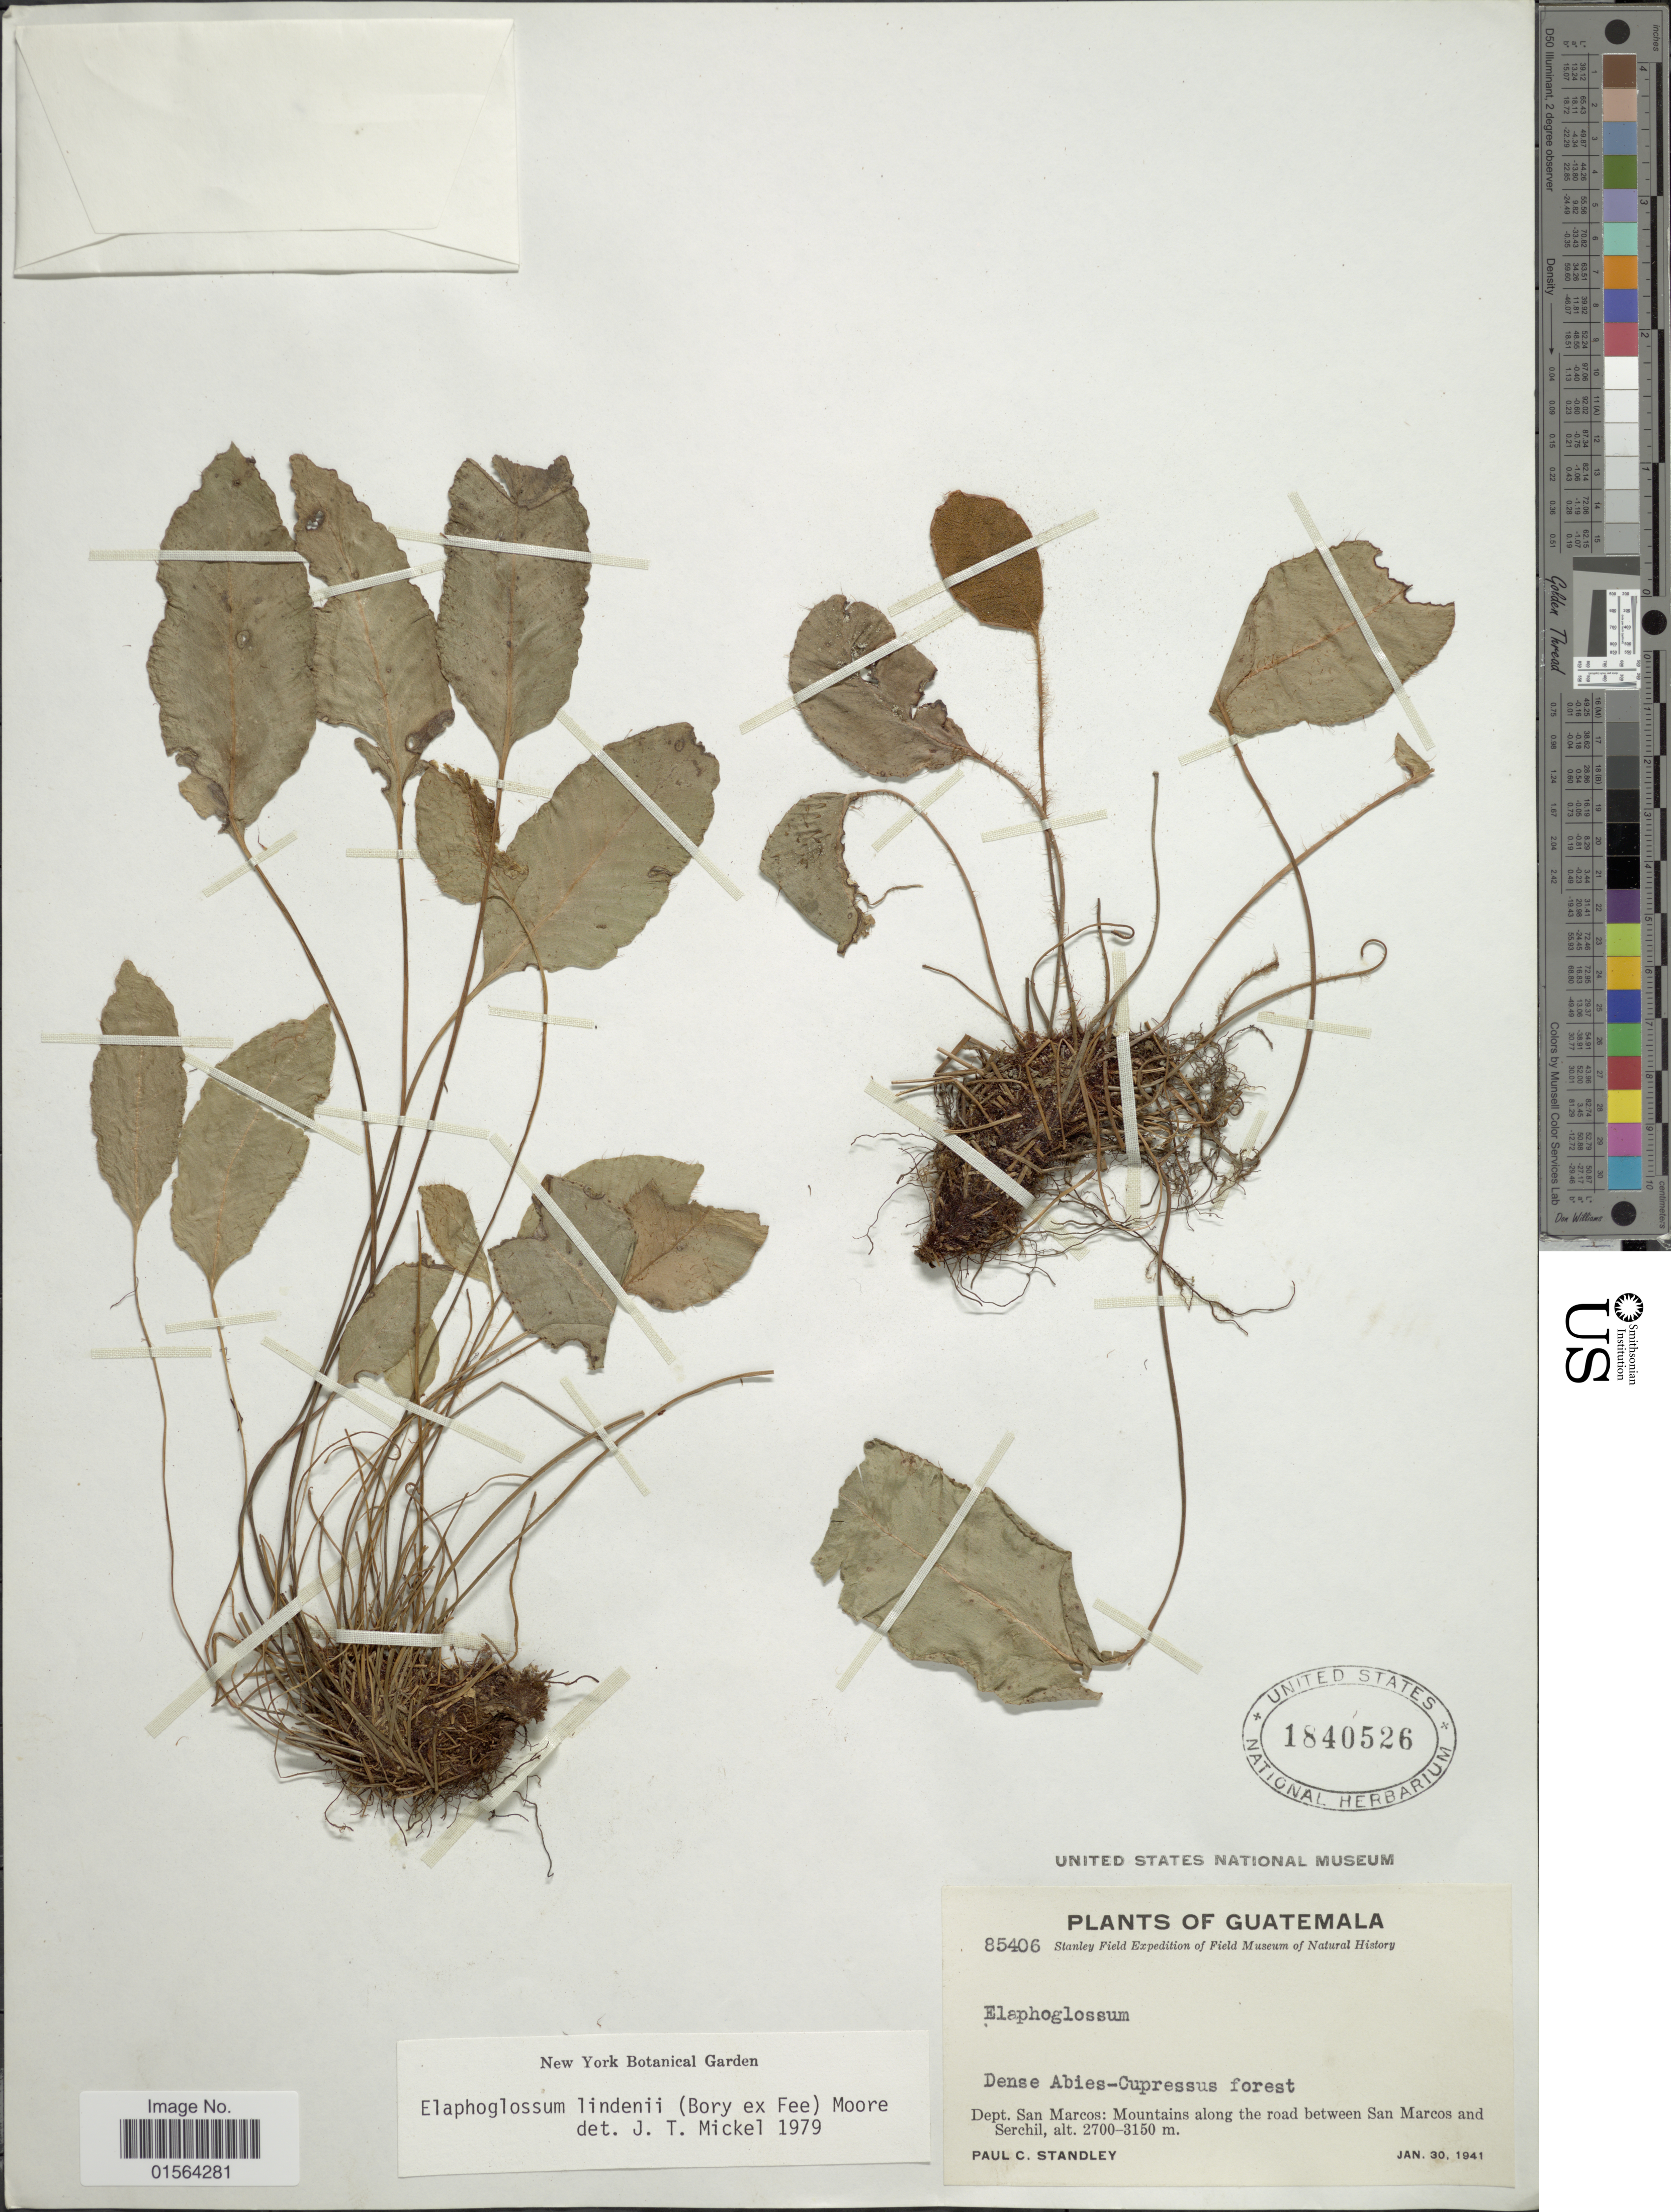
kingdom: Plantae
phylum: Tracheophyta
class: Polypodiopsida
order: Polypodiales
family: Dryopteridaceae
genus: Elaphoglossum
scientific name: Elaphoglossum lindenii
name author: (Bory ex Fée) T. Moore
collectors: P. C. Standley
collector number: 85406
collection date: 1941-01-30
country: Guatemala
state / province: San Marcos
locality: Dept. San Marcos: Mountains along the road between San Marcos and Serchil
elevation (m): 2700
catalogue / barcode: US 1840526